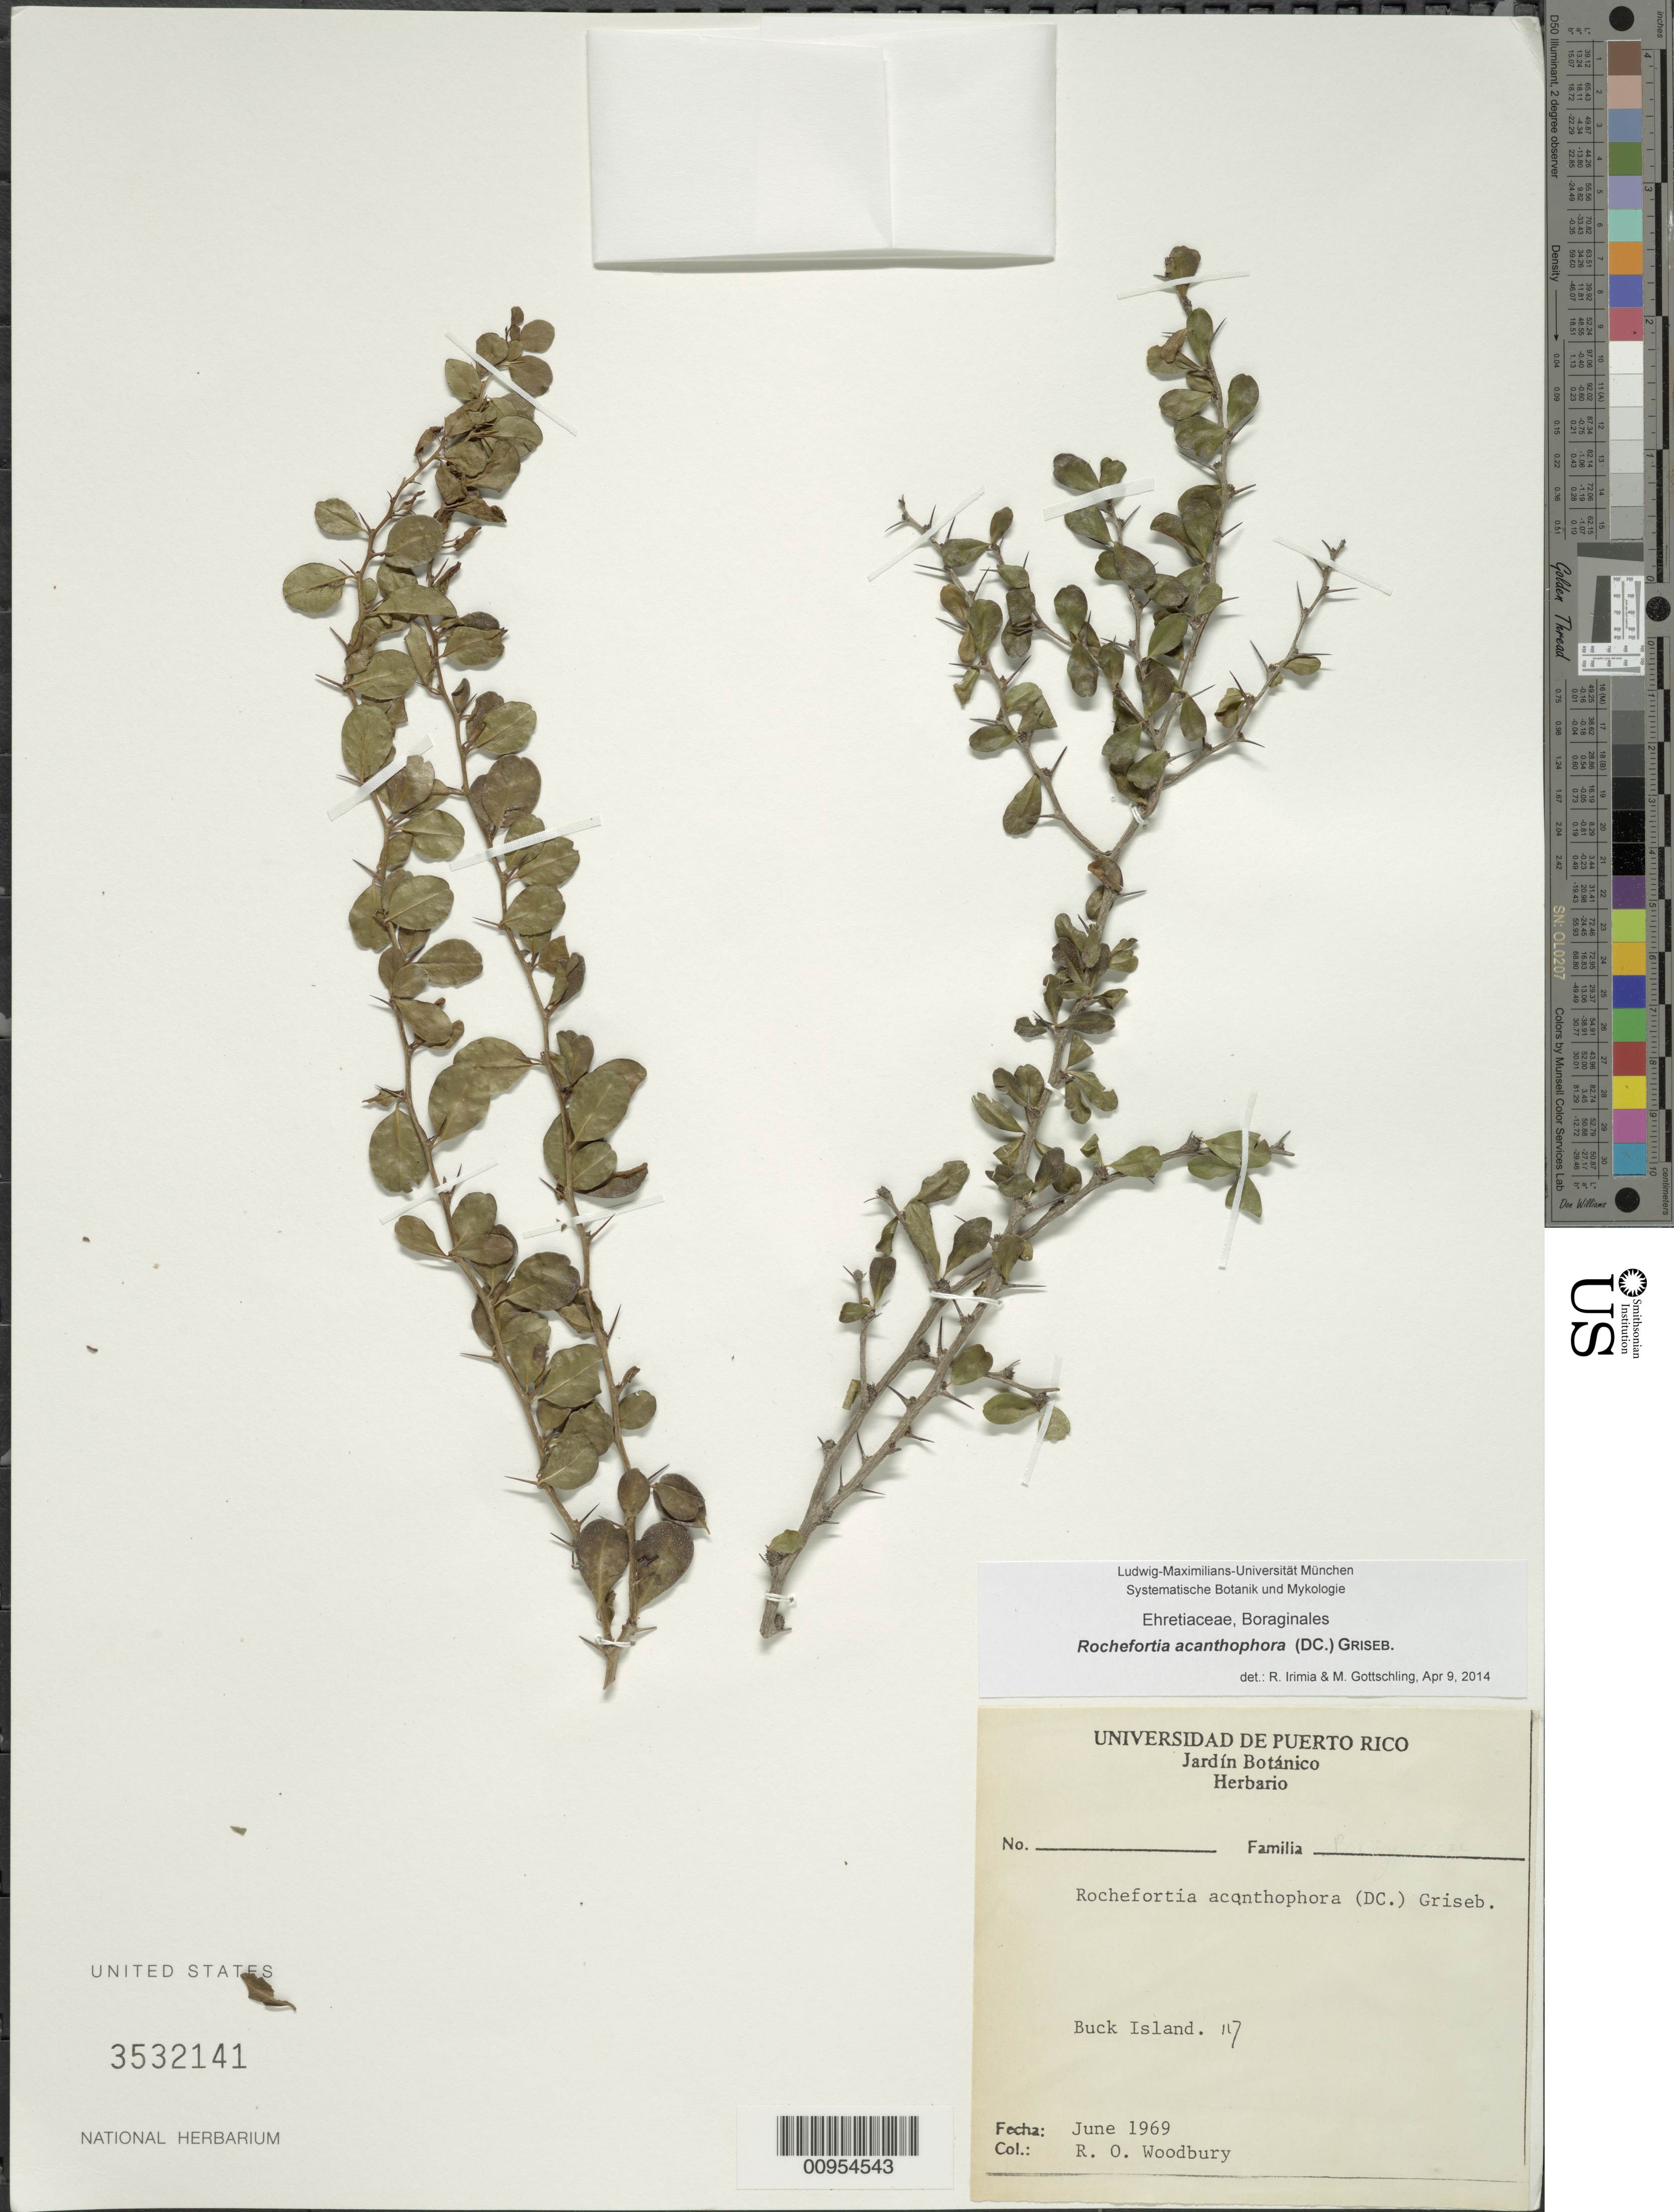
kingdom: Plantae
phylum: Tracheophyta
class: Magnoliopsida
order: Boraginales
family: Ehretiaceae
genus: Rochefortia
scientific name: Rochefortia acanthophora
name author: (DC.) Griseb.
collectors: R. O. Woodbury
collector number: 117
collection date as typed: Jun 1969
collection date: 1969-06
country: Puerto Rico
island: Buck Island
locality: Buck Island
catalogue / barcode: US 3532141